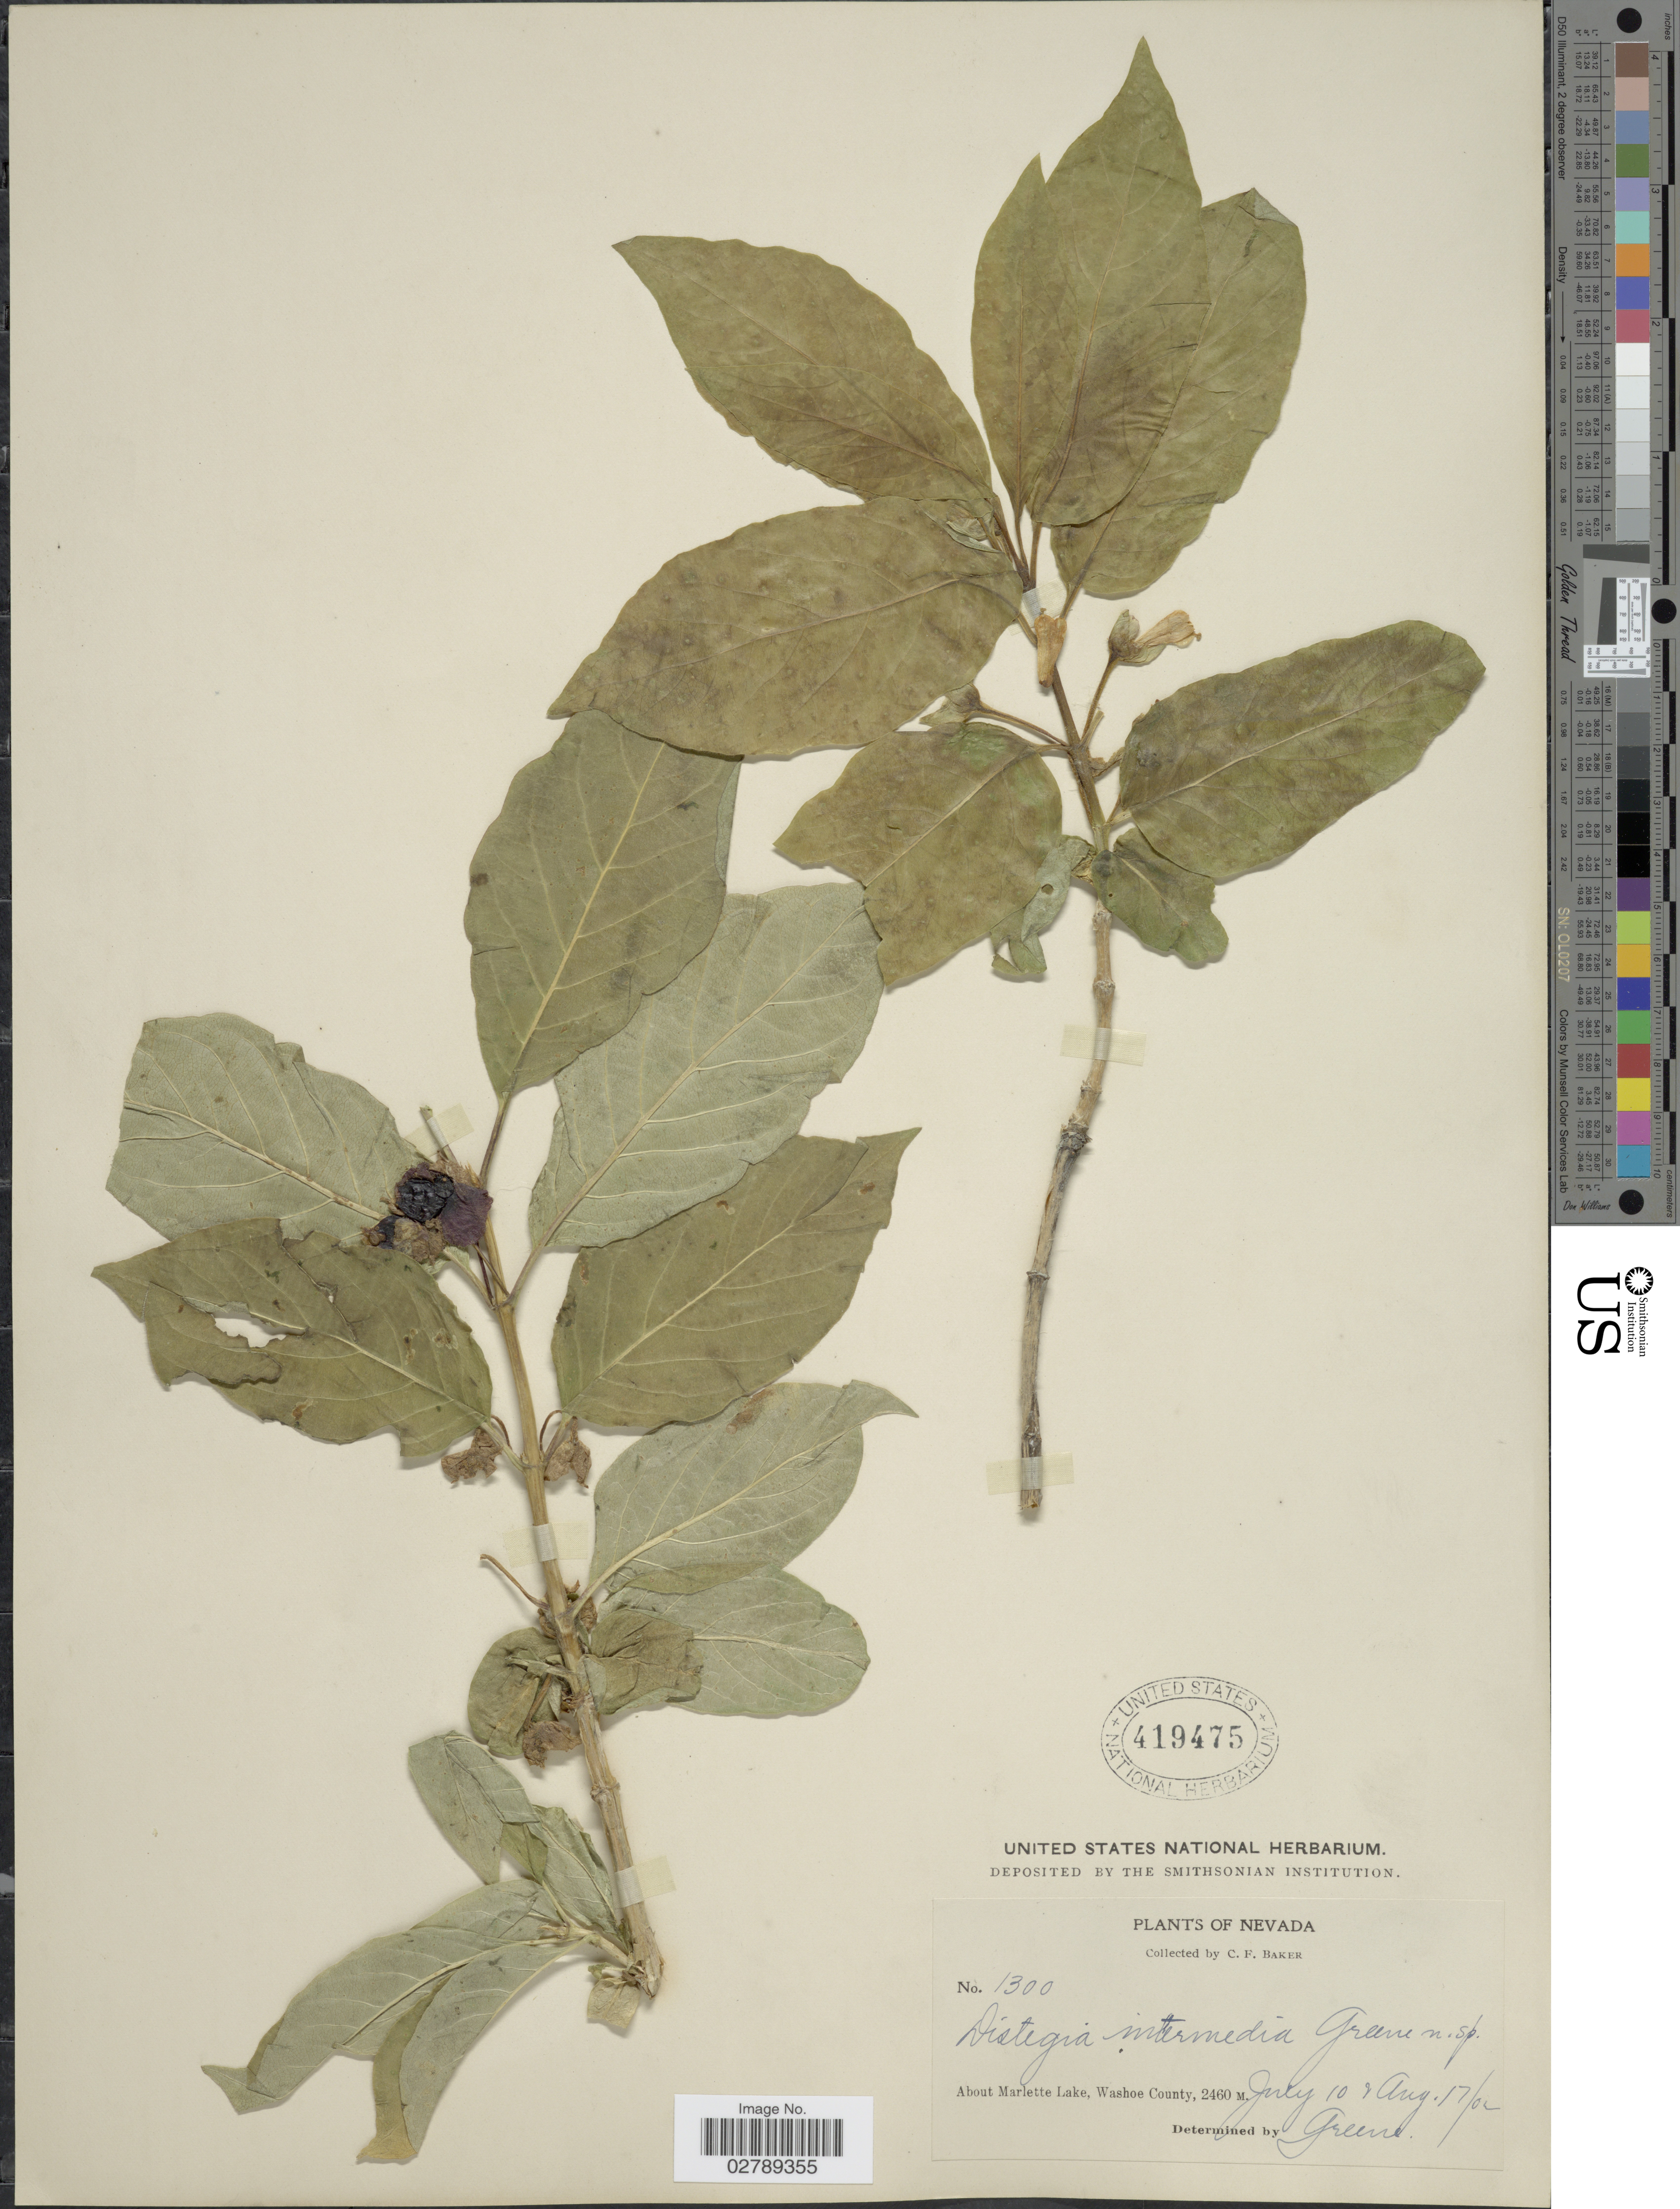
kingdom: Plantae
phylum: Tracheophyta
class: Magnoliopsida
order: Dipsacales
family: Caprifoliaceae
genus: Lonicera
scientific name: Lonicera involucrata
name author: (Richardson) Banks ex Spreng.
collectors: C. F. Baker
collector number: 1300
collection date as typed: Transcribed d/m/y: 10/7/2 to 17/8/2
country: United States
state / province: Nevada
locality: About Marlette Lake, Washoe County.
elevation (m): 2460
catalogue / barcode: US 419475